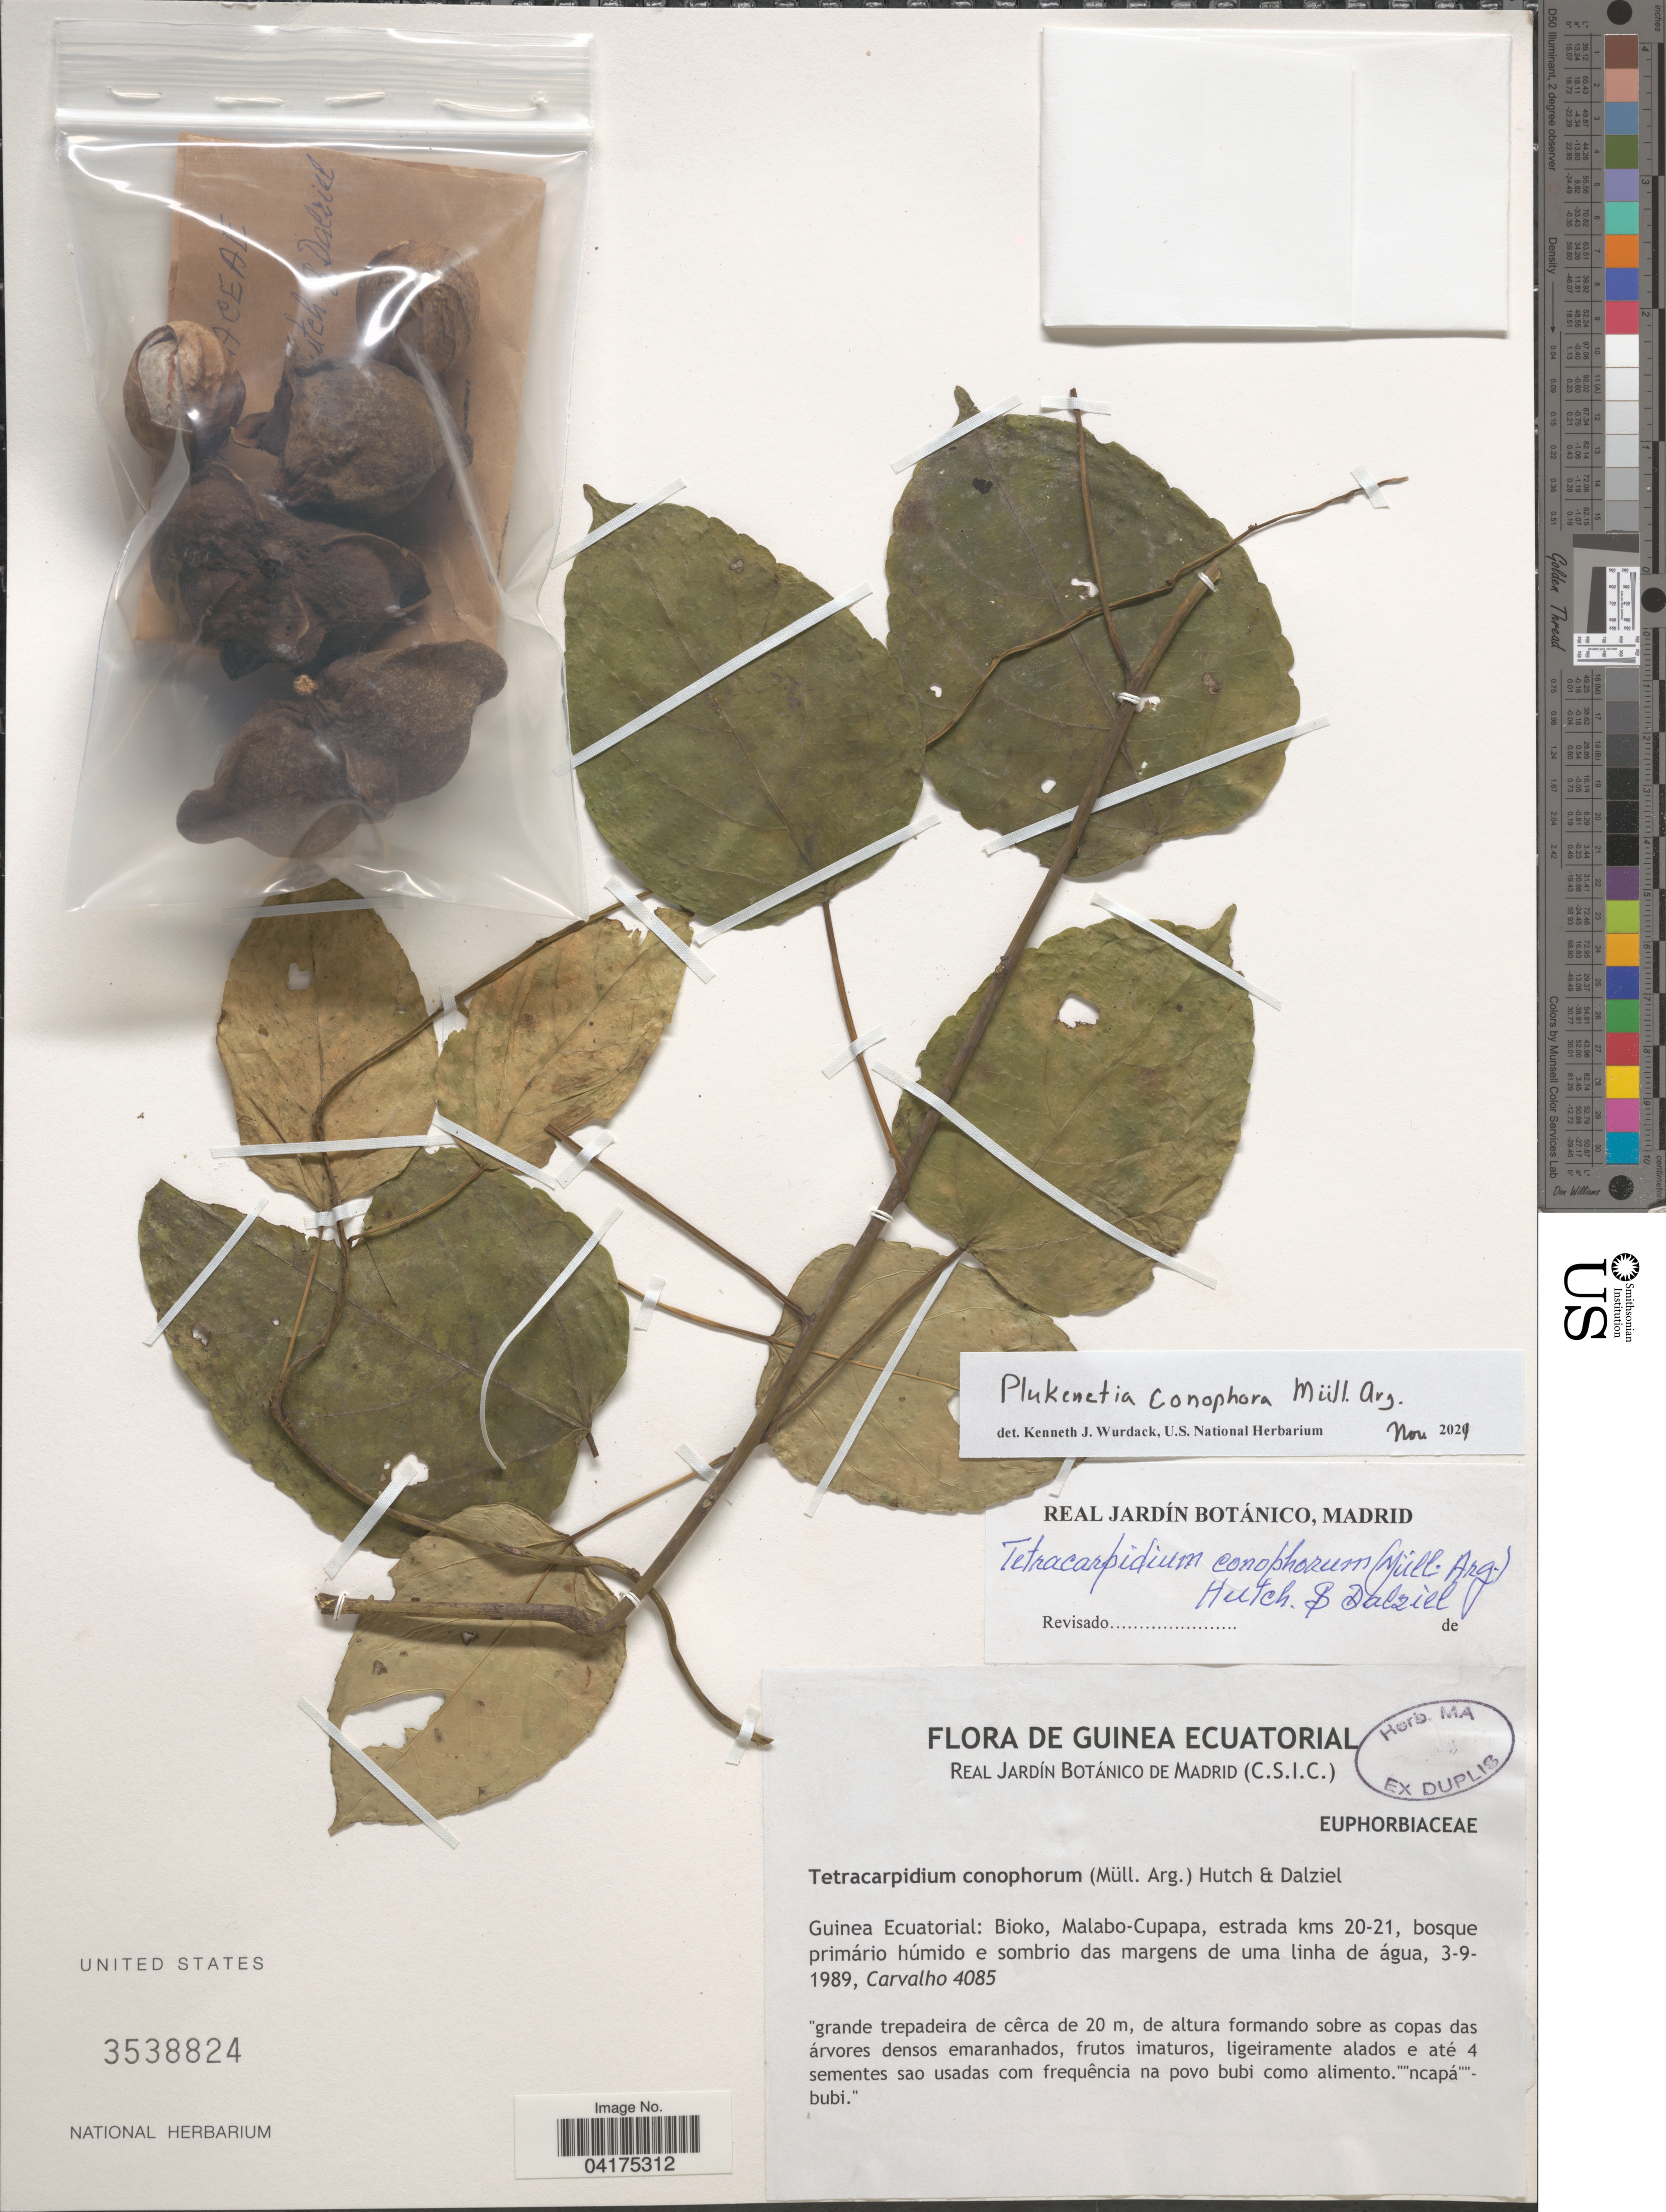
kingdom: Plantae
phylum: Tracheophyta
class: Magnoliopsida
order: Malpighiales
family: Euphorbiaceae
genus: Plukenetia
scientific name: Plukenetia conophora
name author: Müll. Arg.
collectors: Carvalho, --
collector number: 4085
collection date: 1989-09-03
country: Equatorial Guinea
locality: Bioko, Malabo-Cupapa, estrada kms 20-21, bosque primário húmido e sombrio das margens de uma linha de água.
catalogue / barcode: US 3538824